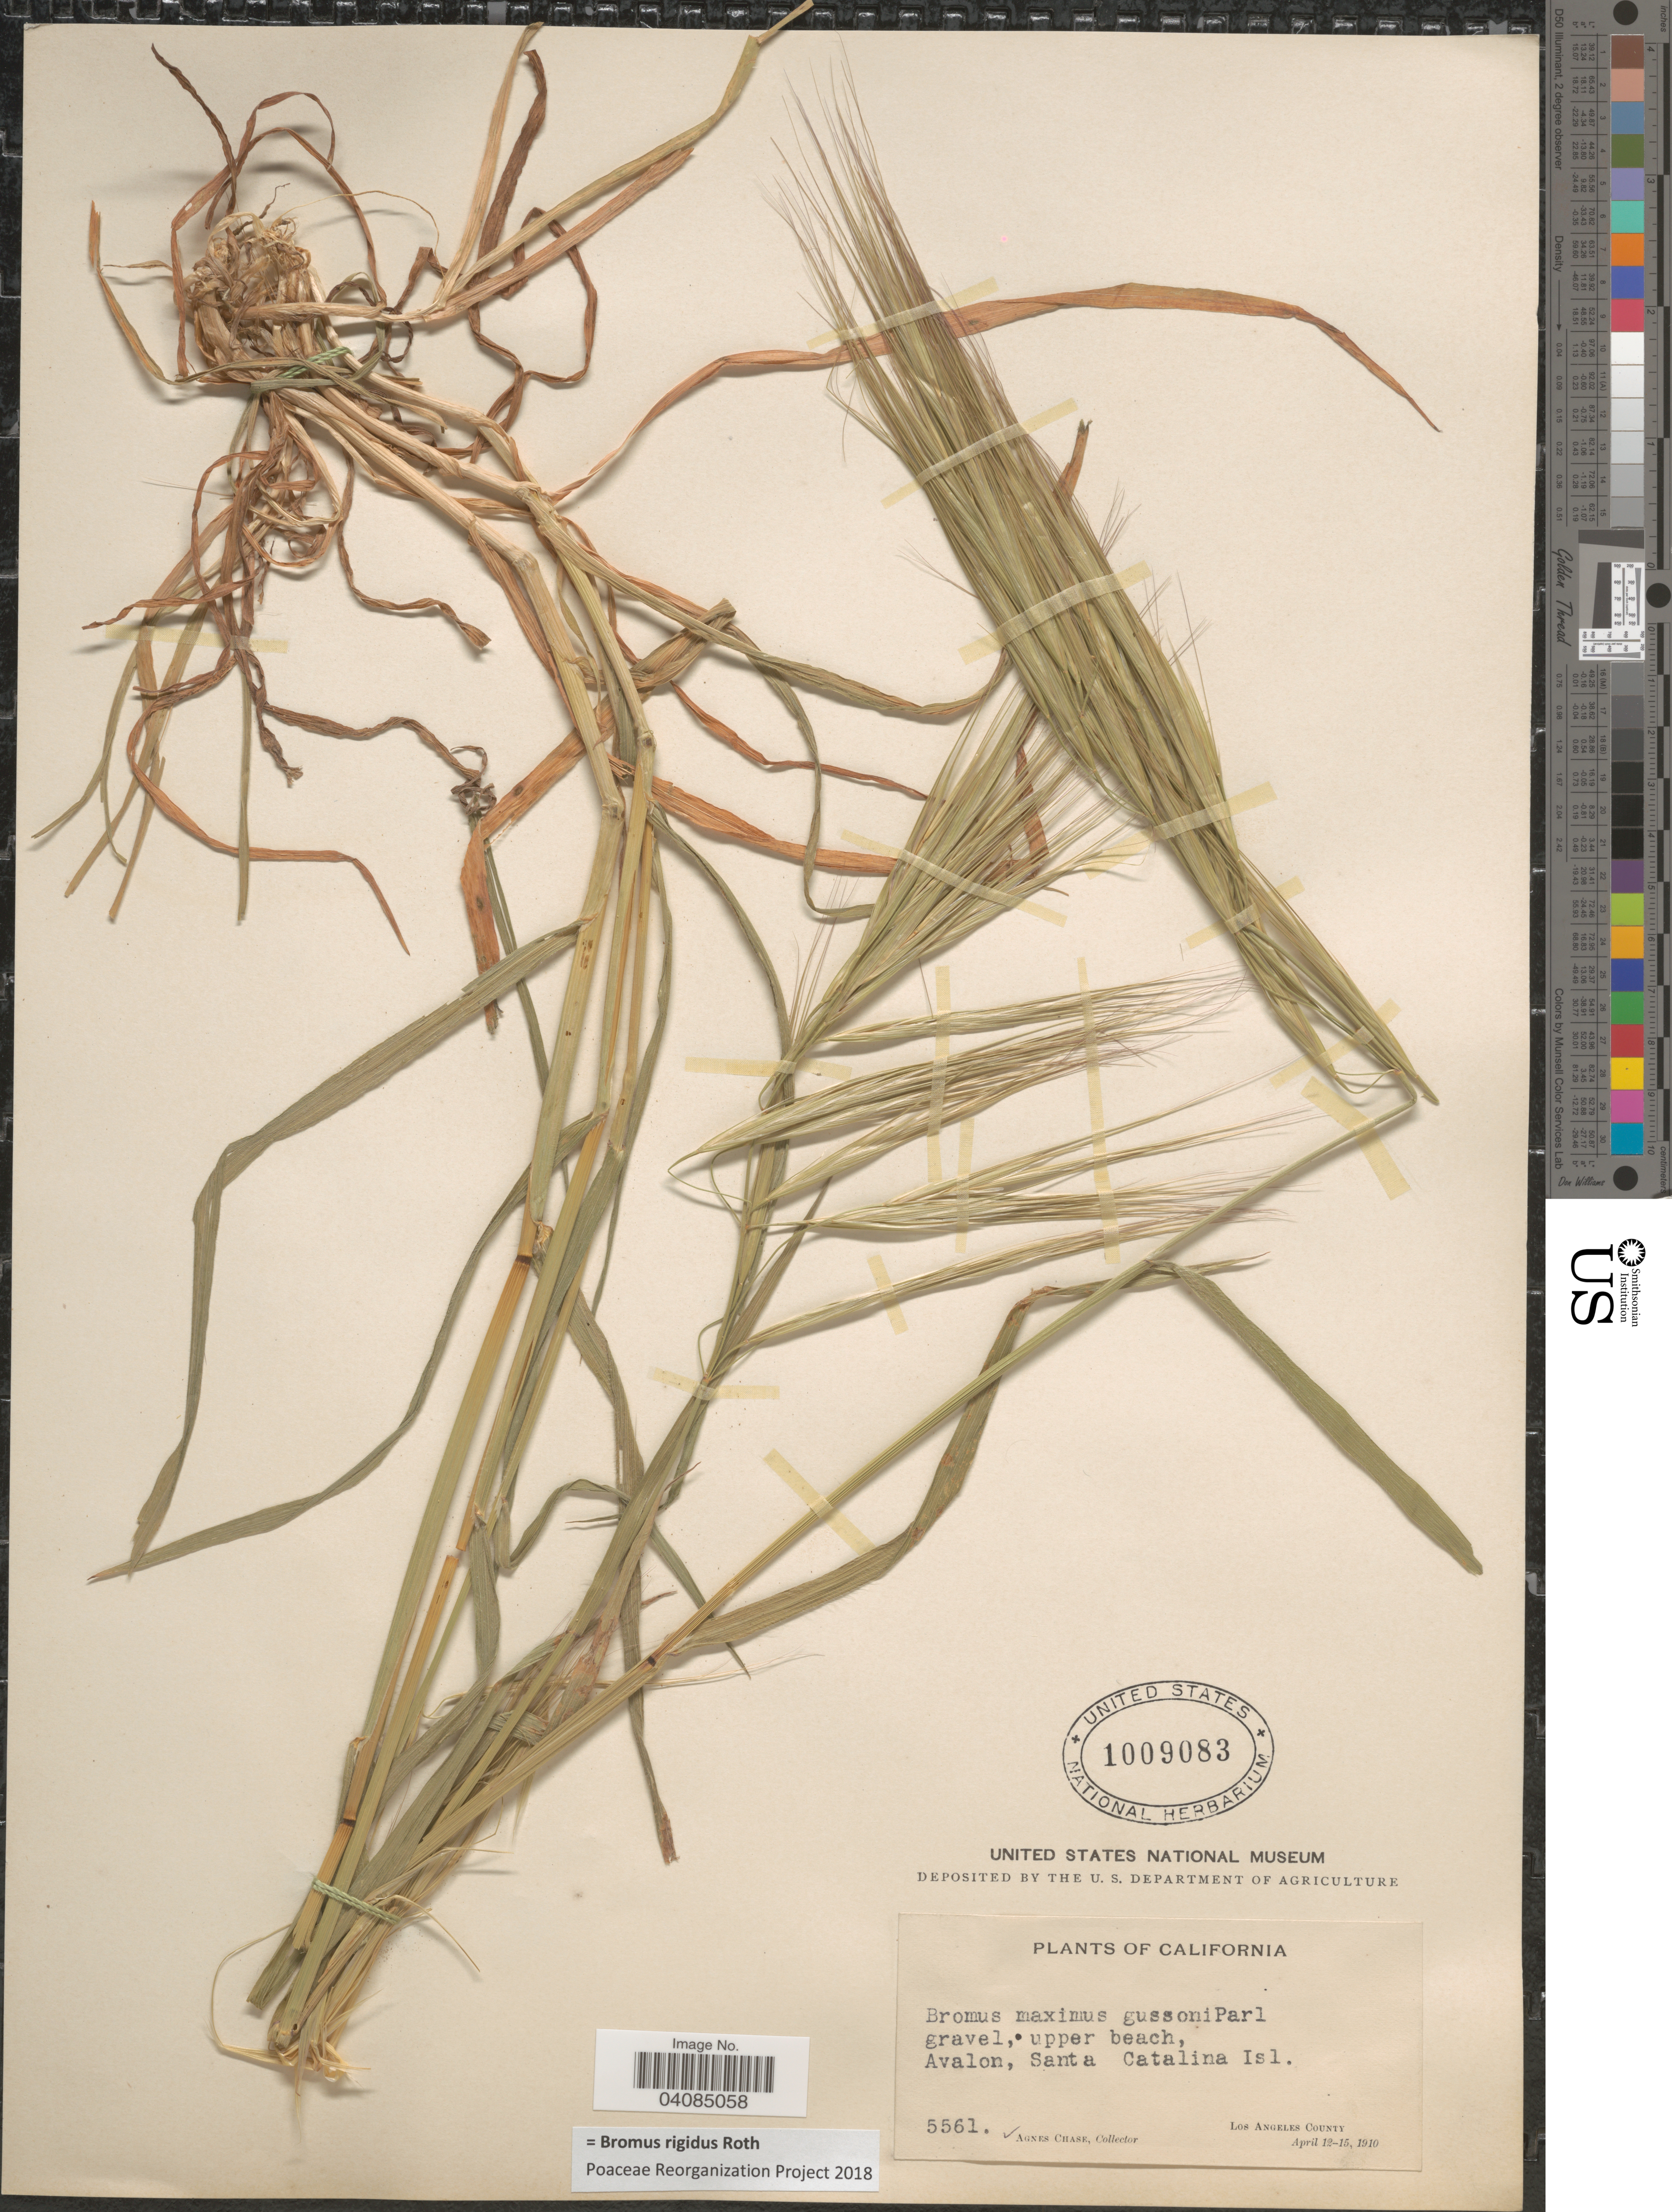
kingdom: Plantae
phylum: Tracheophyta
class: Liliopsida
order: Poales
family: Poaceae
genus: Bromus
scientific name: Bromus rigidus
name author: Roth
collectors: A. Chase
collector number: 5561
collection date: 1910-04-12/1910-04-15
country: United States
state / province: California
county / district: Los Angeles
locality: Gravel, upper beach, Avalon, Santa Catalina Isl. Los Angeles County.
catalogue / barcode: US 1009083